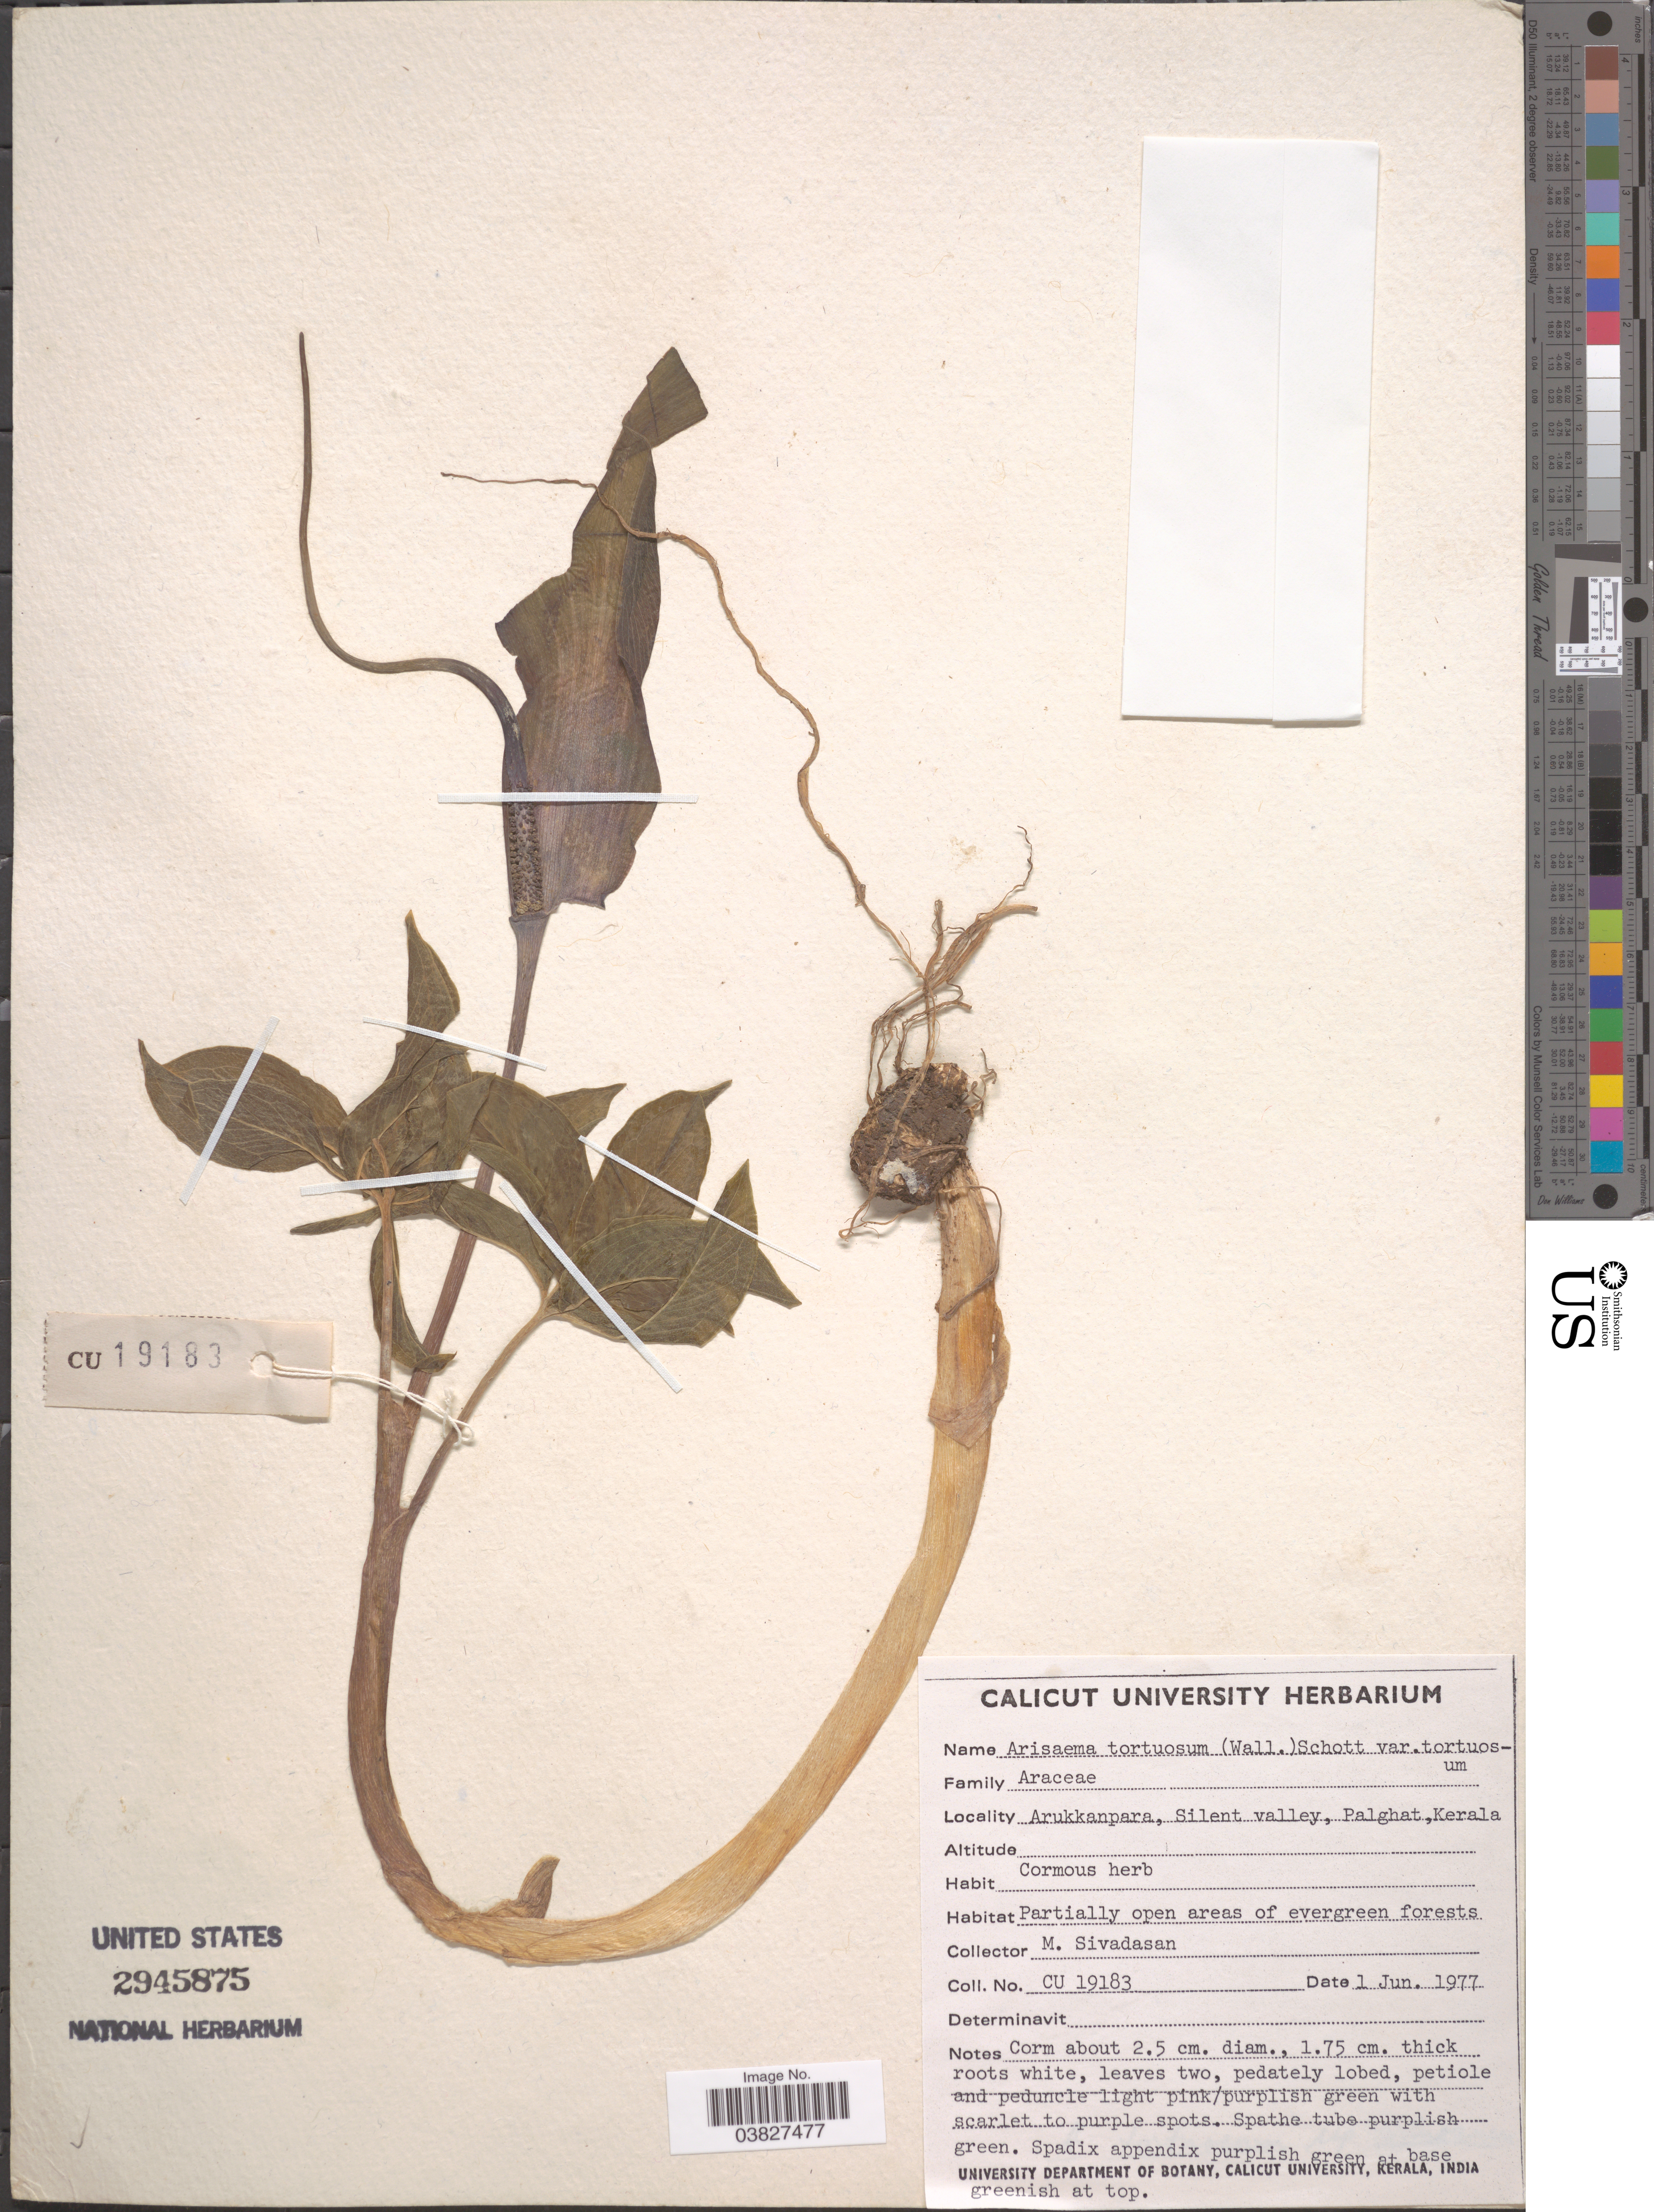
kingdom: Plantae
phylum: Tracheophyta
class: Liliopsida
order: Alismatales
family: Araceae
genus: Arisaema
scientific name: Arisaema tortuosum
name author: (Wall.) Schott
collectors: M. Sivadasan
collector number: CU19183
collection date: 1977-06-01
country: India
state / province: Kerala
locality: Arukkanpara, Silent valley, Palghat. Partially open areas of evergreen forests.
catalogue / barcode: US 2945875